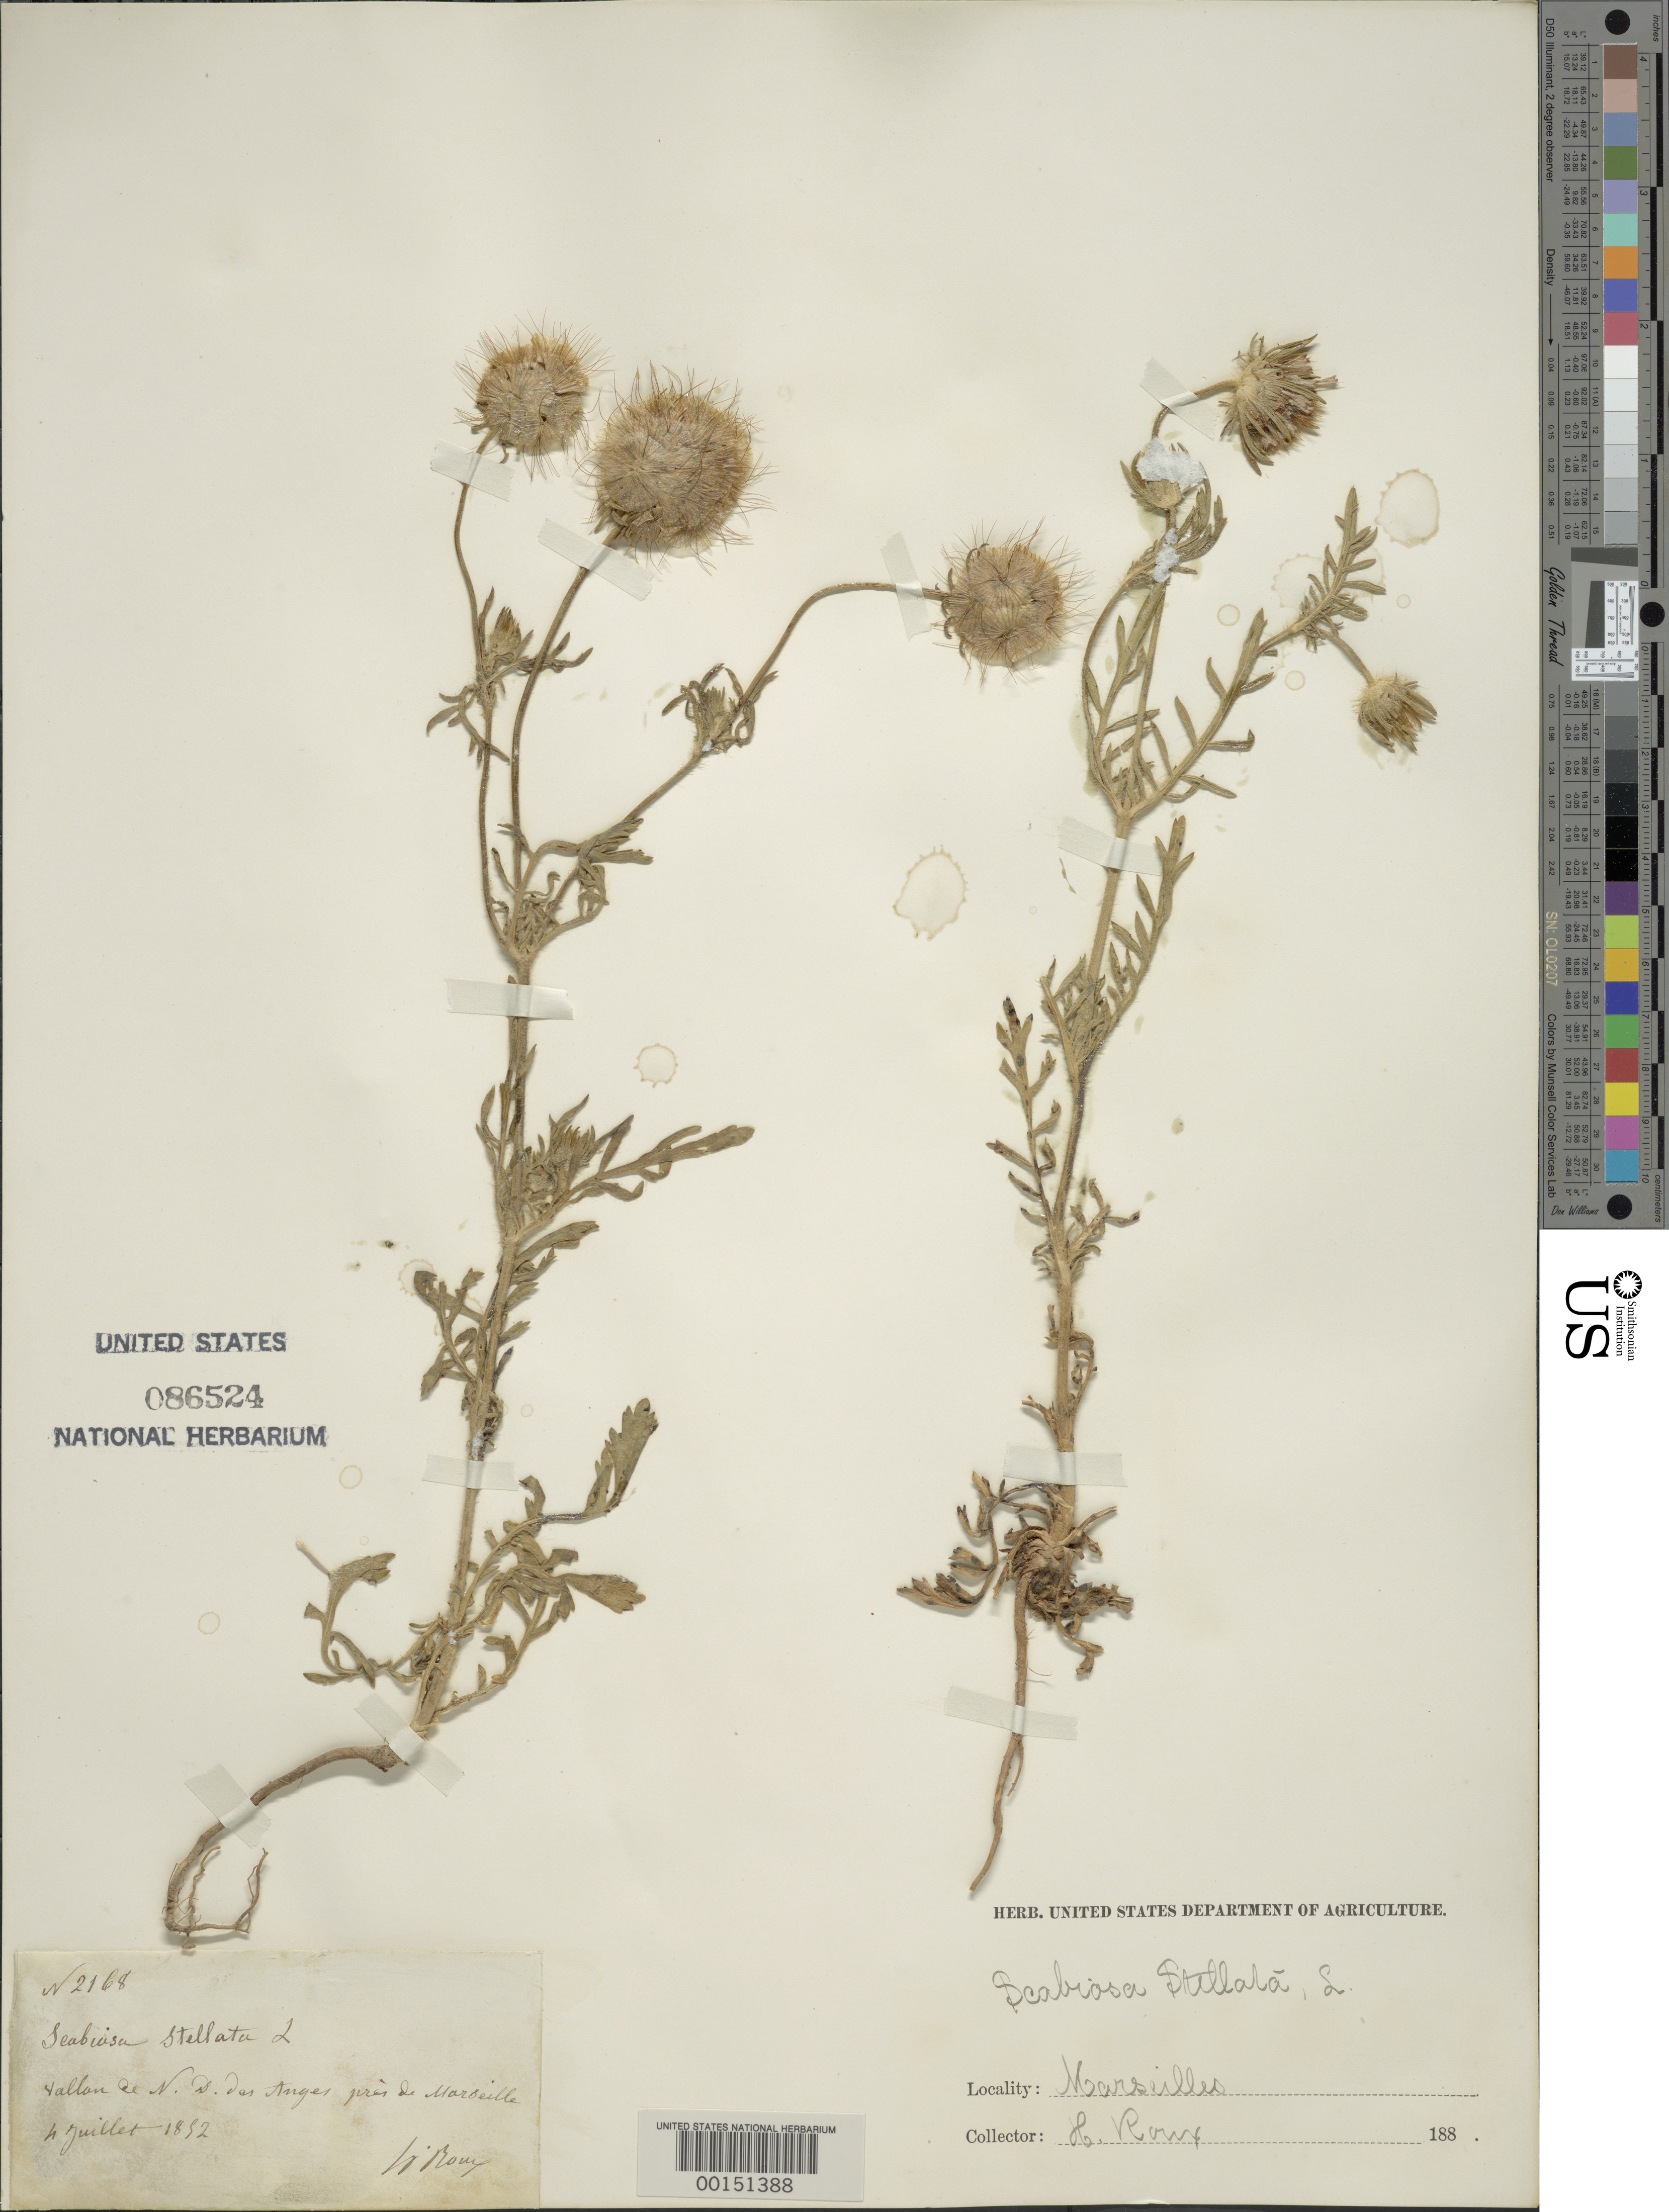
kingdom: Plantae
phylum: Tracheophyta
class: Magnoliopsida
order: Dipsacales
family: Caprifoliaceae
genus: Scabiosa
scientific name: Scabiosa stellata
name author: L.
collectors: H. Ronx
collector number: W2168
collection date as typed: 04 Jul 1892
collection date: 1892-07-04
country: France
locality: Marseille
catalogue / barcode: US 86524